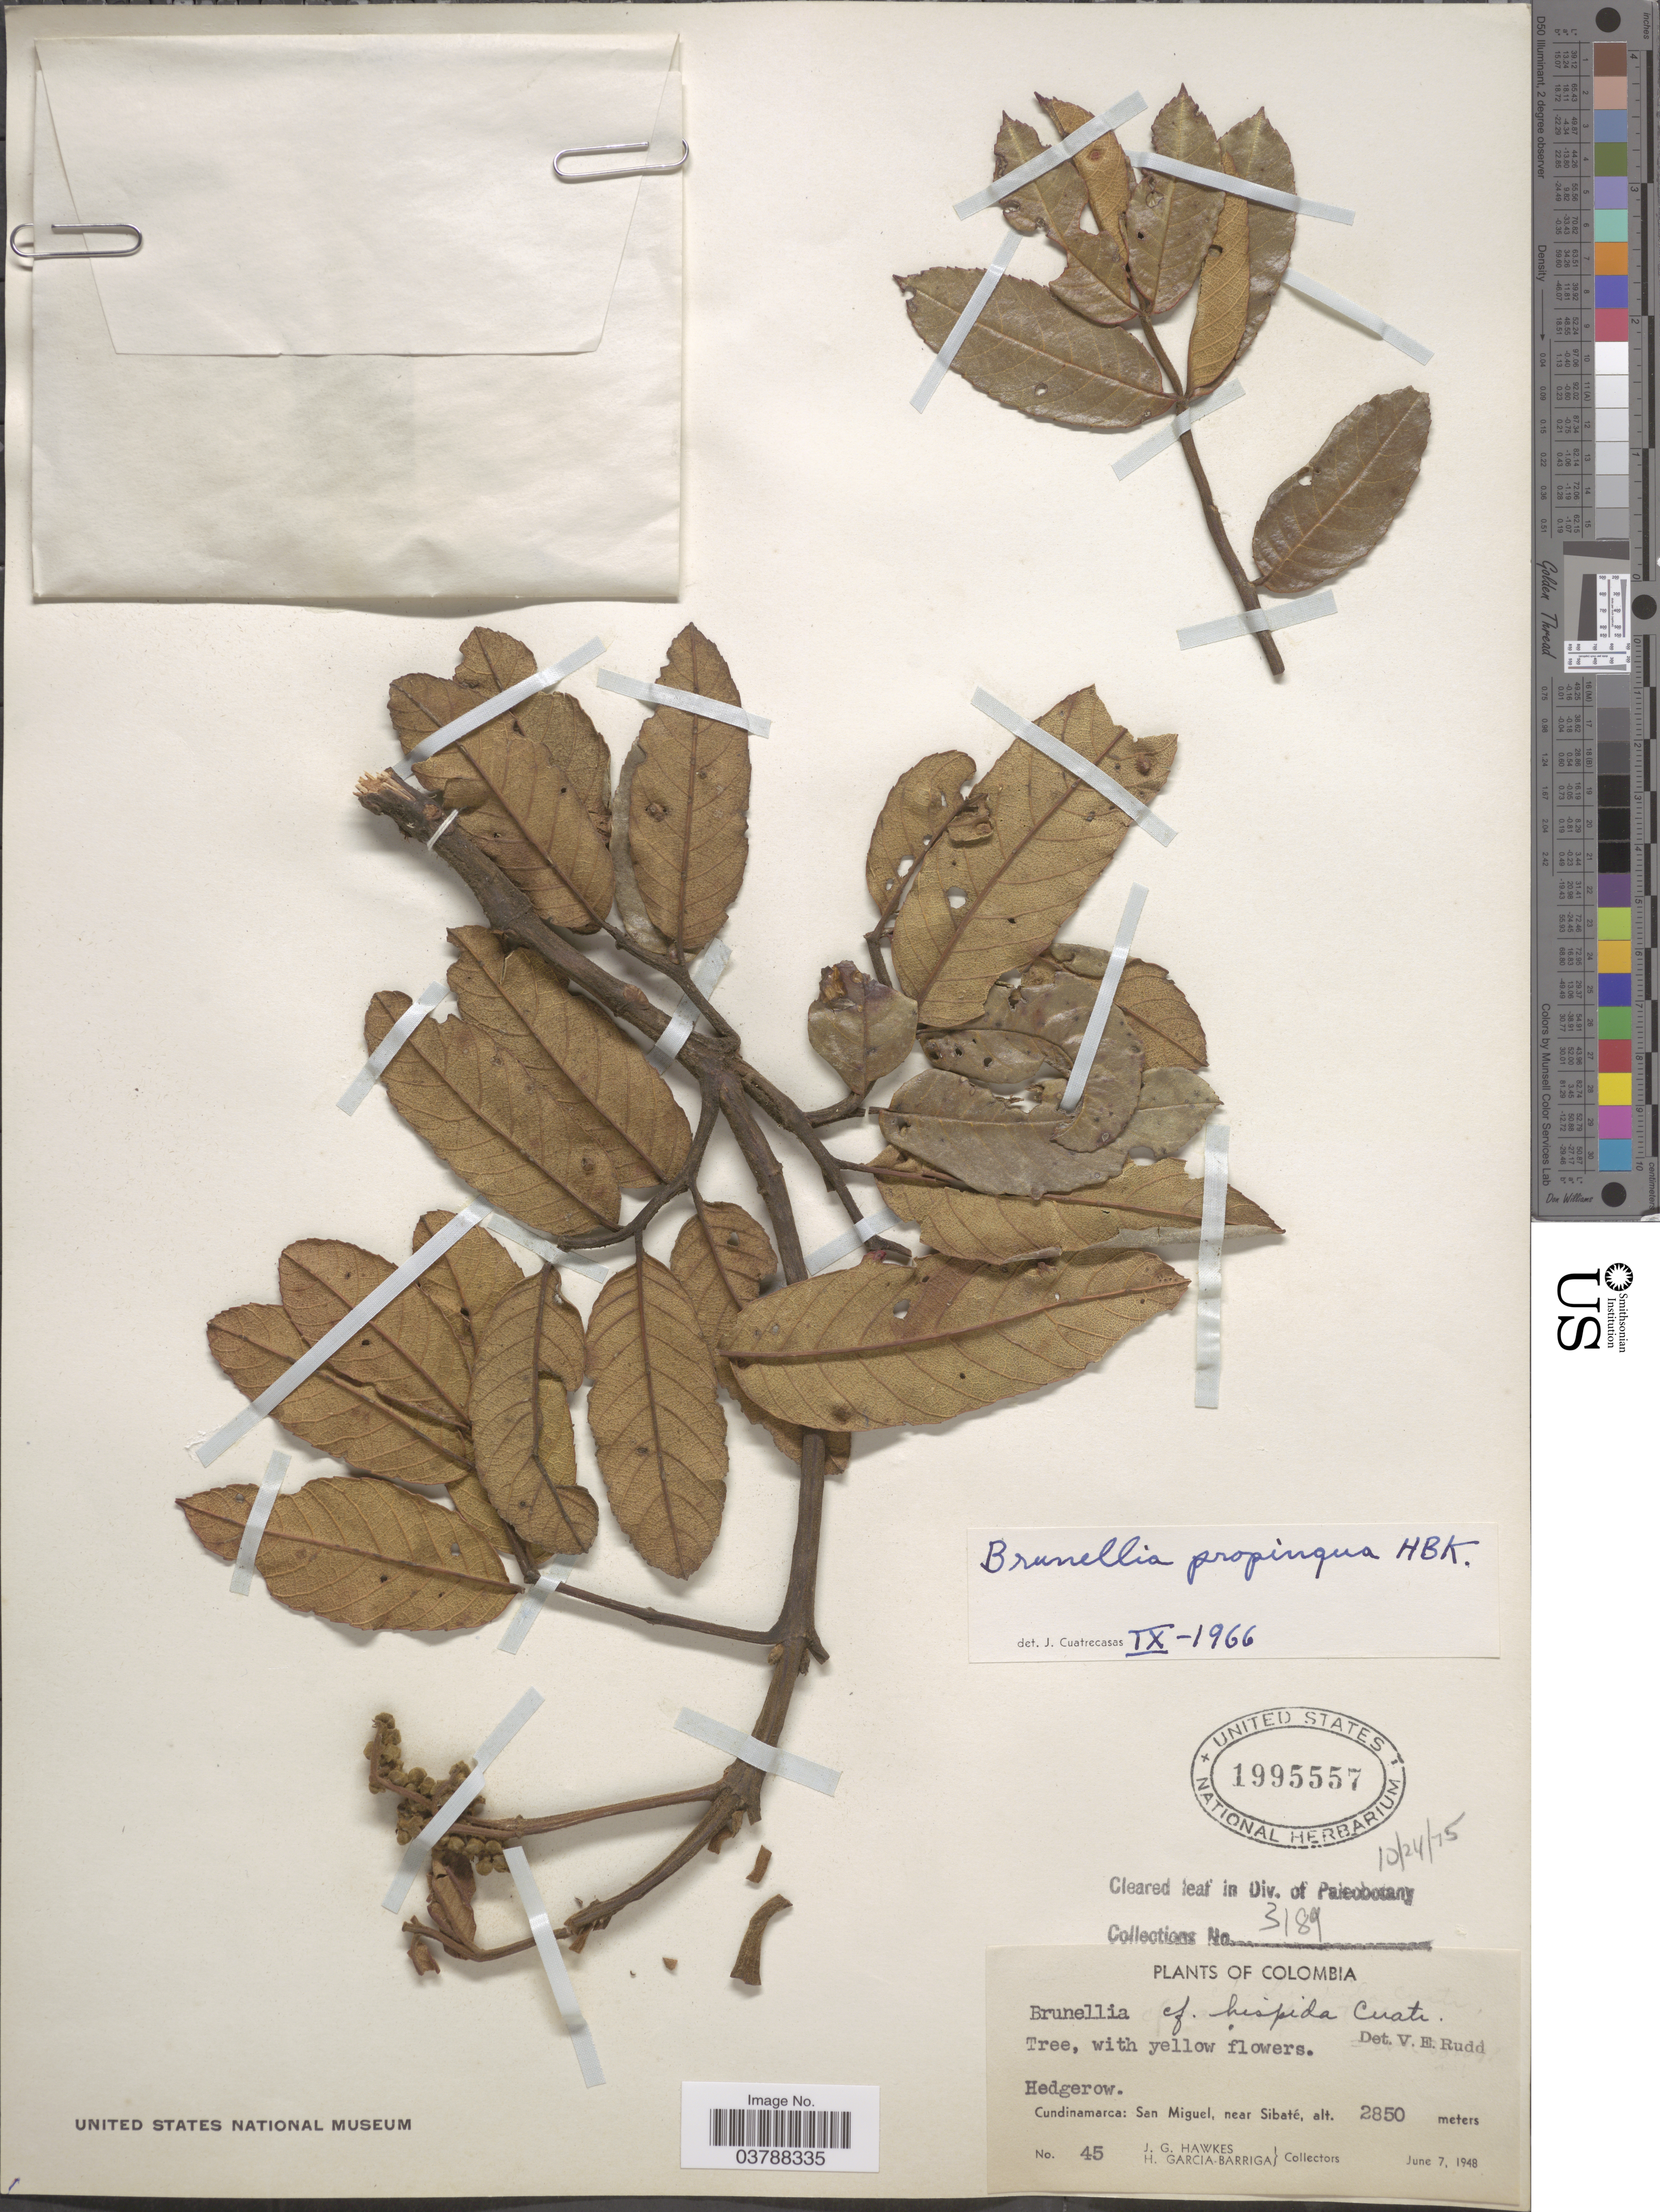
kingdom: Plantae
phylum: Tracheophyta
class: Magnoliopsida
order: Oxalidales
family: Brunelliaceae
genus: Brunellia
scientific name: Brunellia propinqua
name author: Kunth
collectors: J. Hawkes & H. García Barriga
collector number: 45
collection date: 1948-06-07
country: Colombia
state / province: Cundinamarca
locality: San Miguel, near Sibaté.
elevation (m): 2850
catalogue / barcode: US 1995557